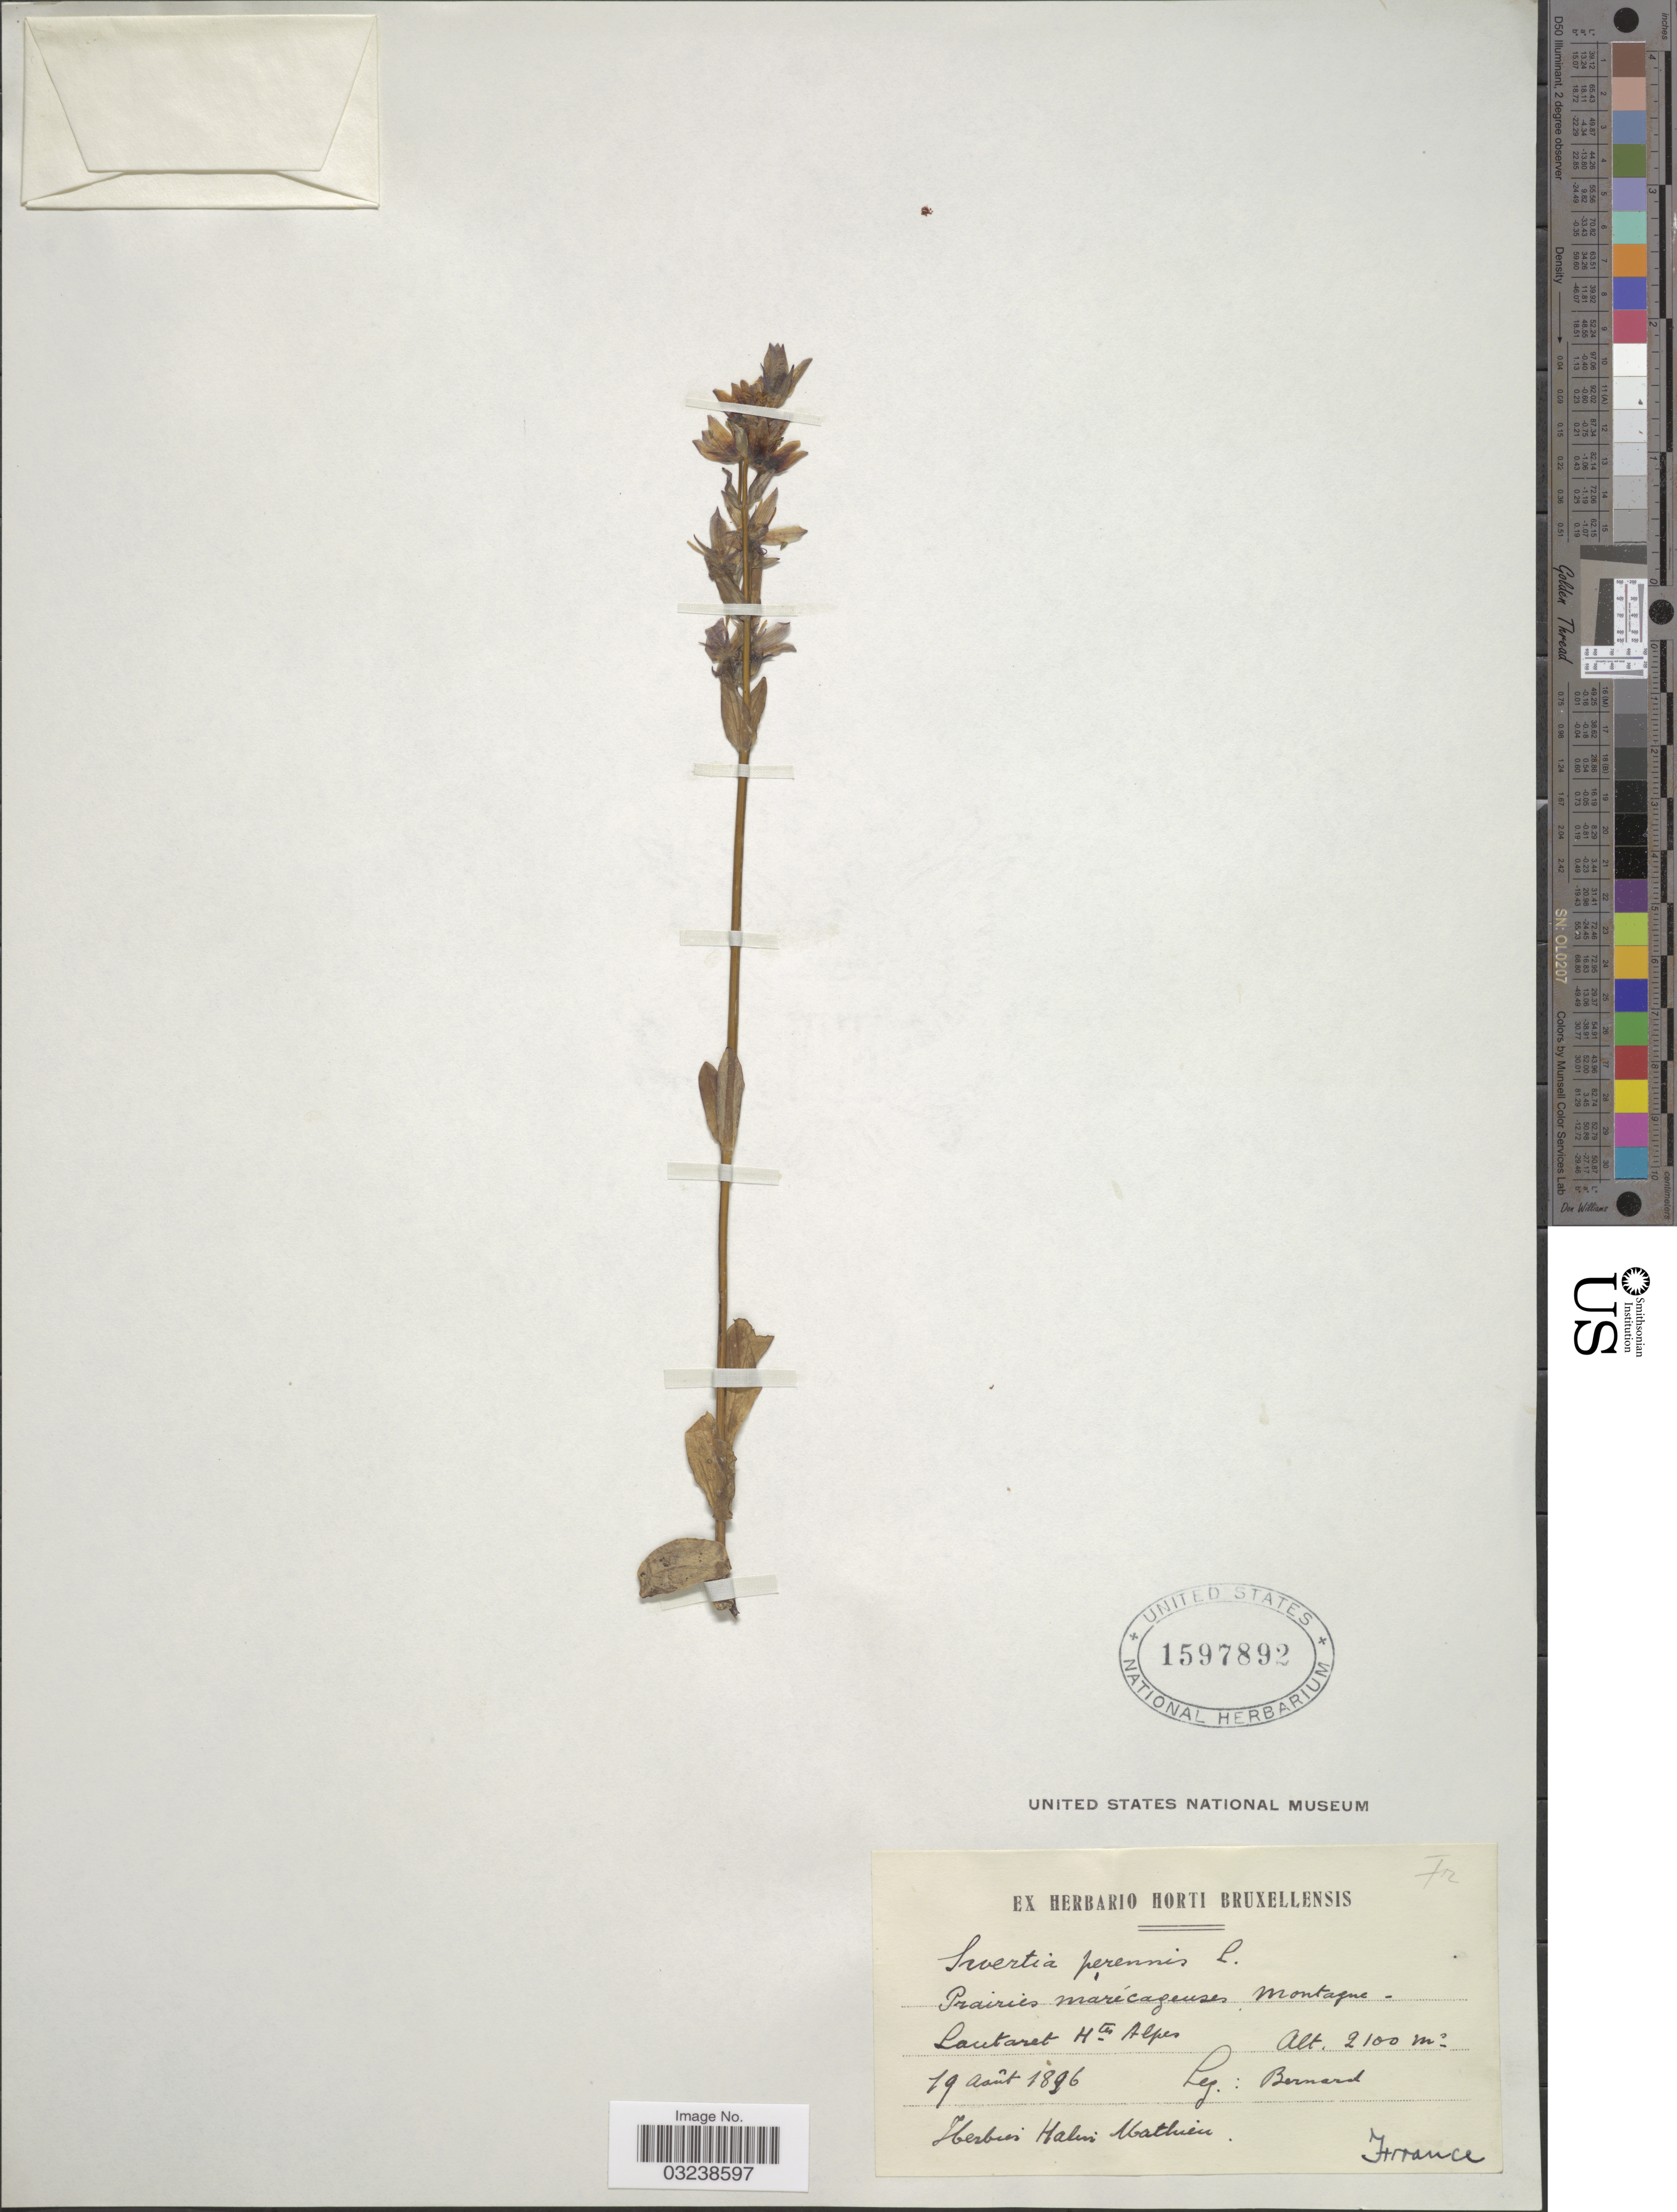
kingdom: Plantae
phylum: Tracheophyta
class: Magnoliopsida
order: Gentianales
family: Gentianaceae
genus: Swertia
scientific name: Swertia perennis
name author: L.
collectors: -. Bernard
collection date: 1896-08-19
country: France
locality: Lautaret Htes Alpes.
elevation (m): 2100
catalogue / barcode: US 1597892